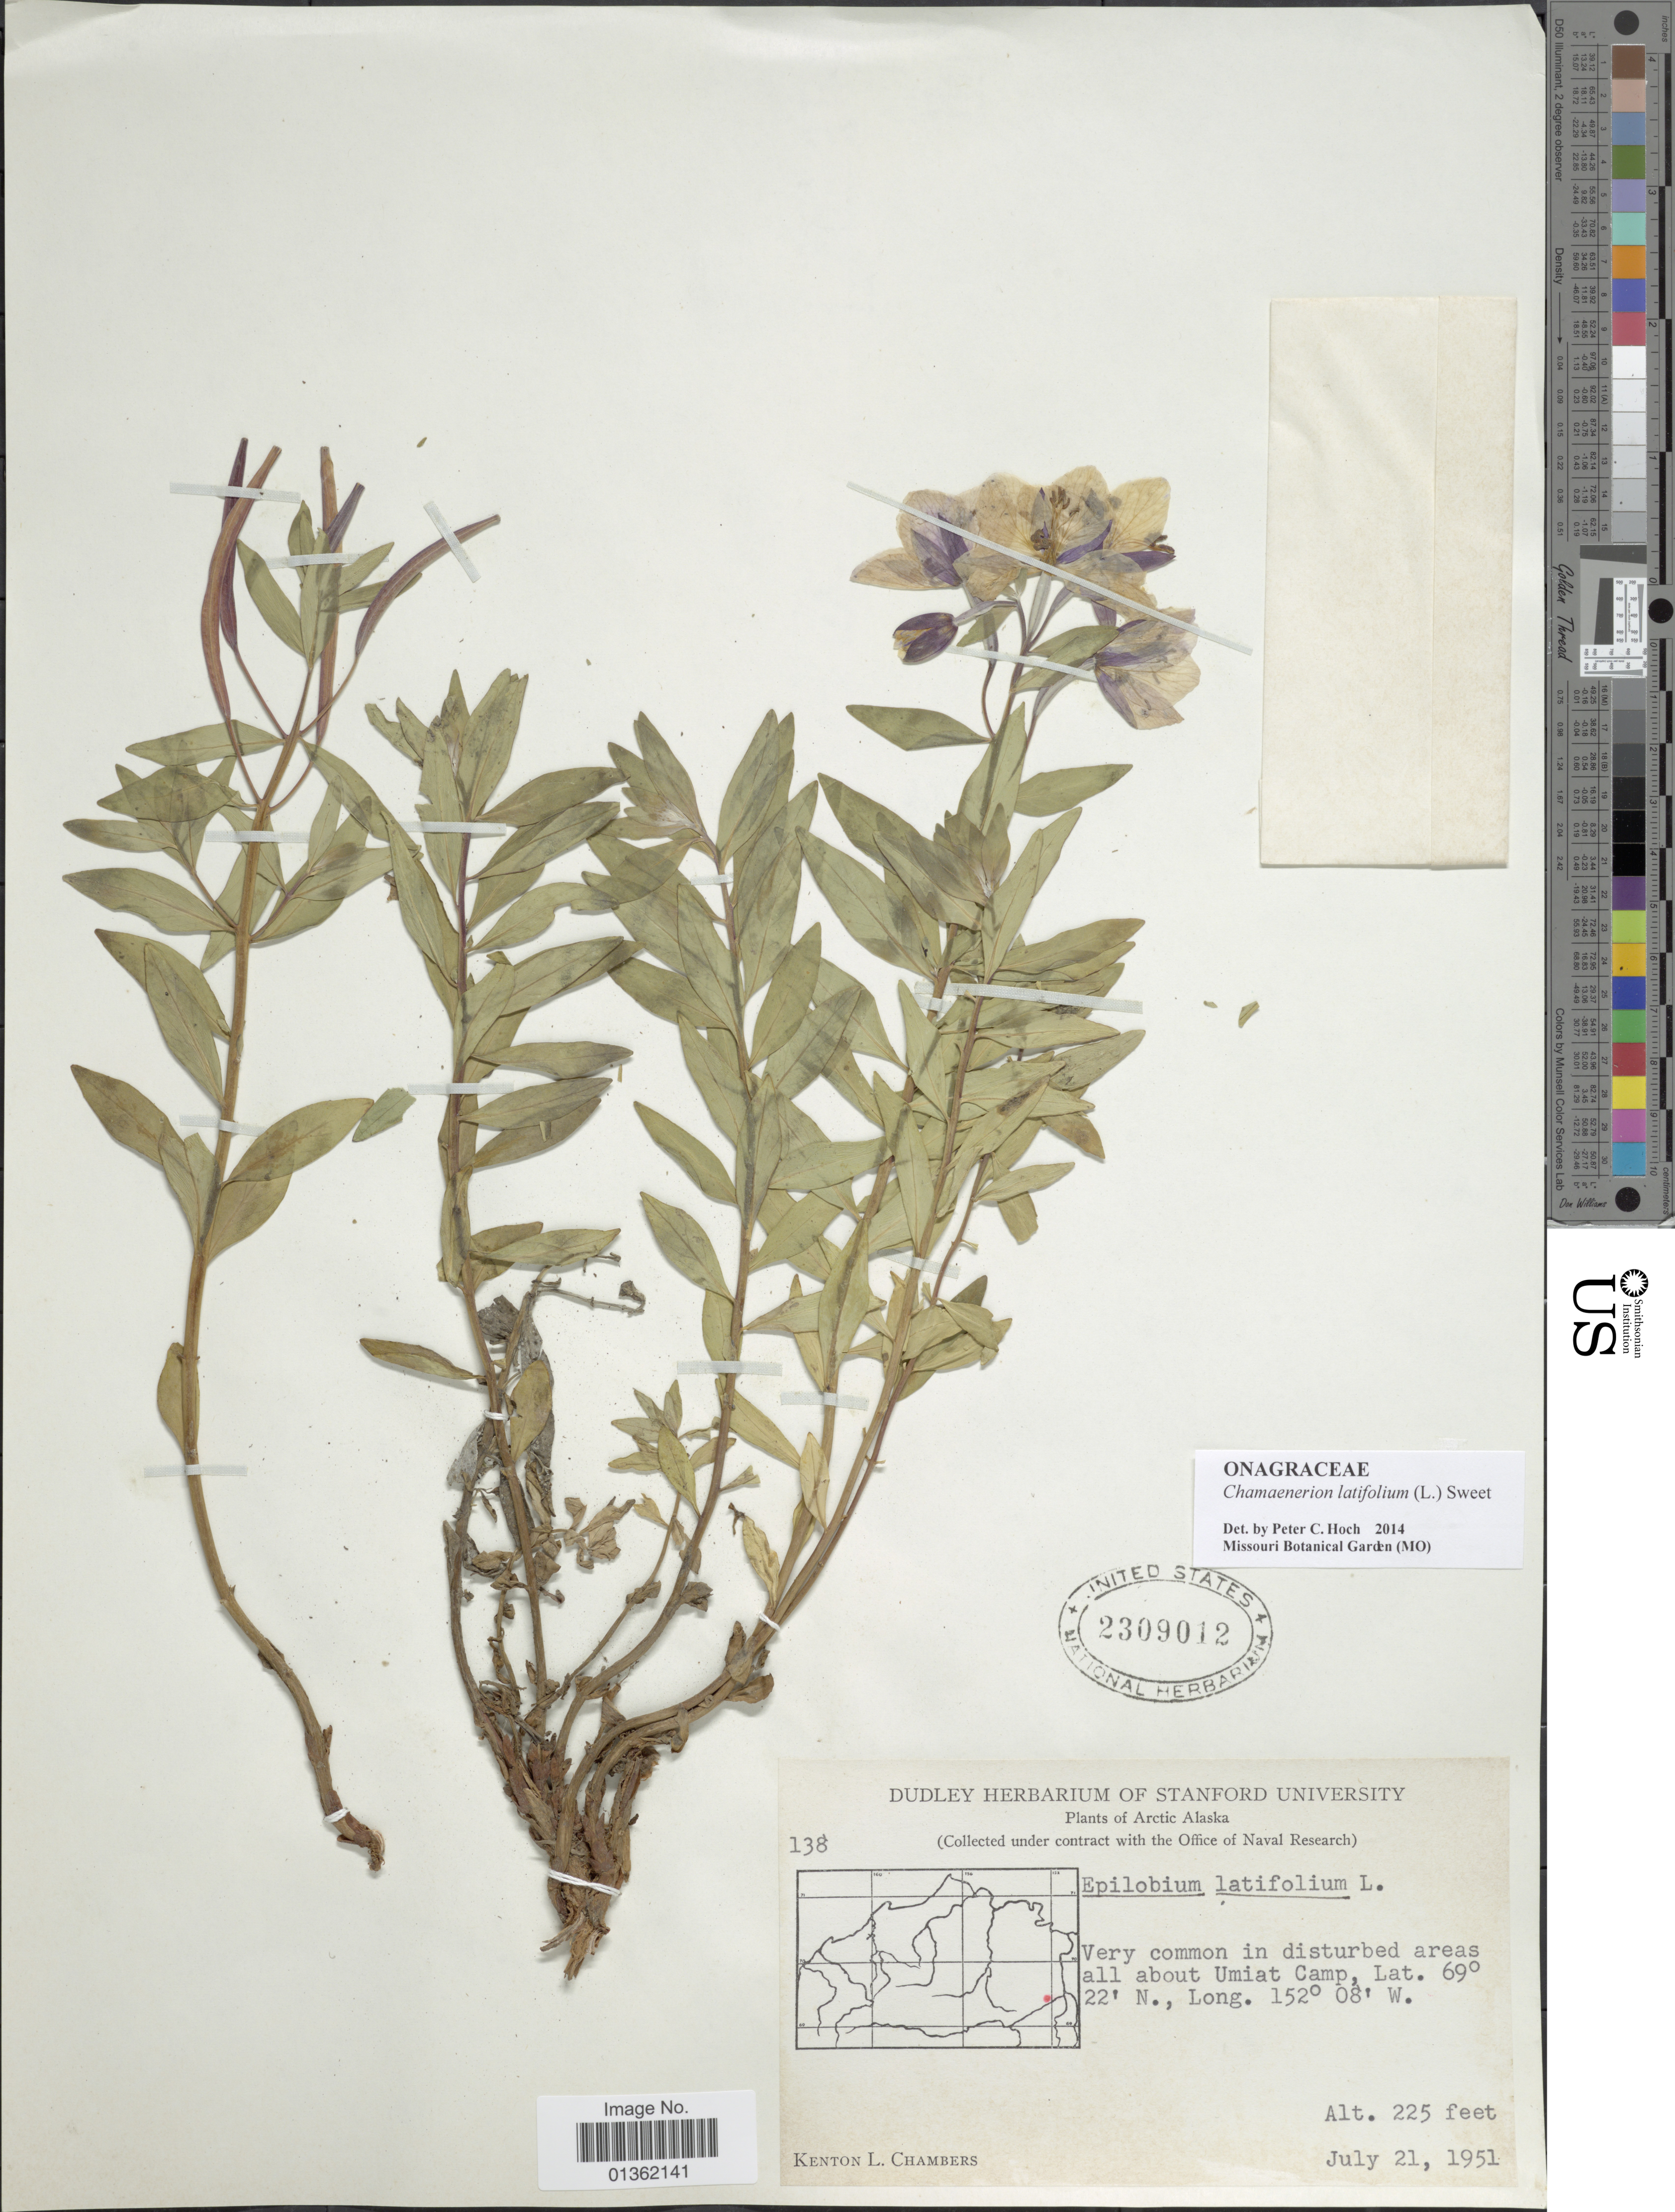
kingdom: Plantae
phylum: Tracheophyta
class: Magnoliopsida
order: Myrtales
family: Onagraceae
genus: Chamaenerion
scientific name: Chamaenerion latifolium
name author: (L.) Th. Fr. & Lange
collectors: K. L. Chambers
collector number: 138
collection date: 1951-07-21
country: United States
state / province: Alaska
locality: Arctic Alaska. Very common in disturbed areas all about Umiat Camp.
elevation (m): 69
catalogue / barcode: US 2309012